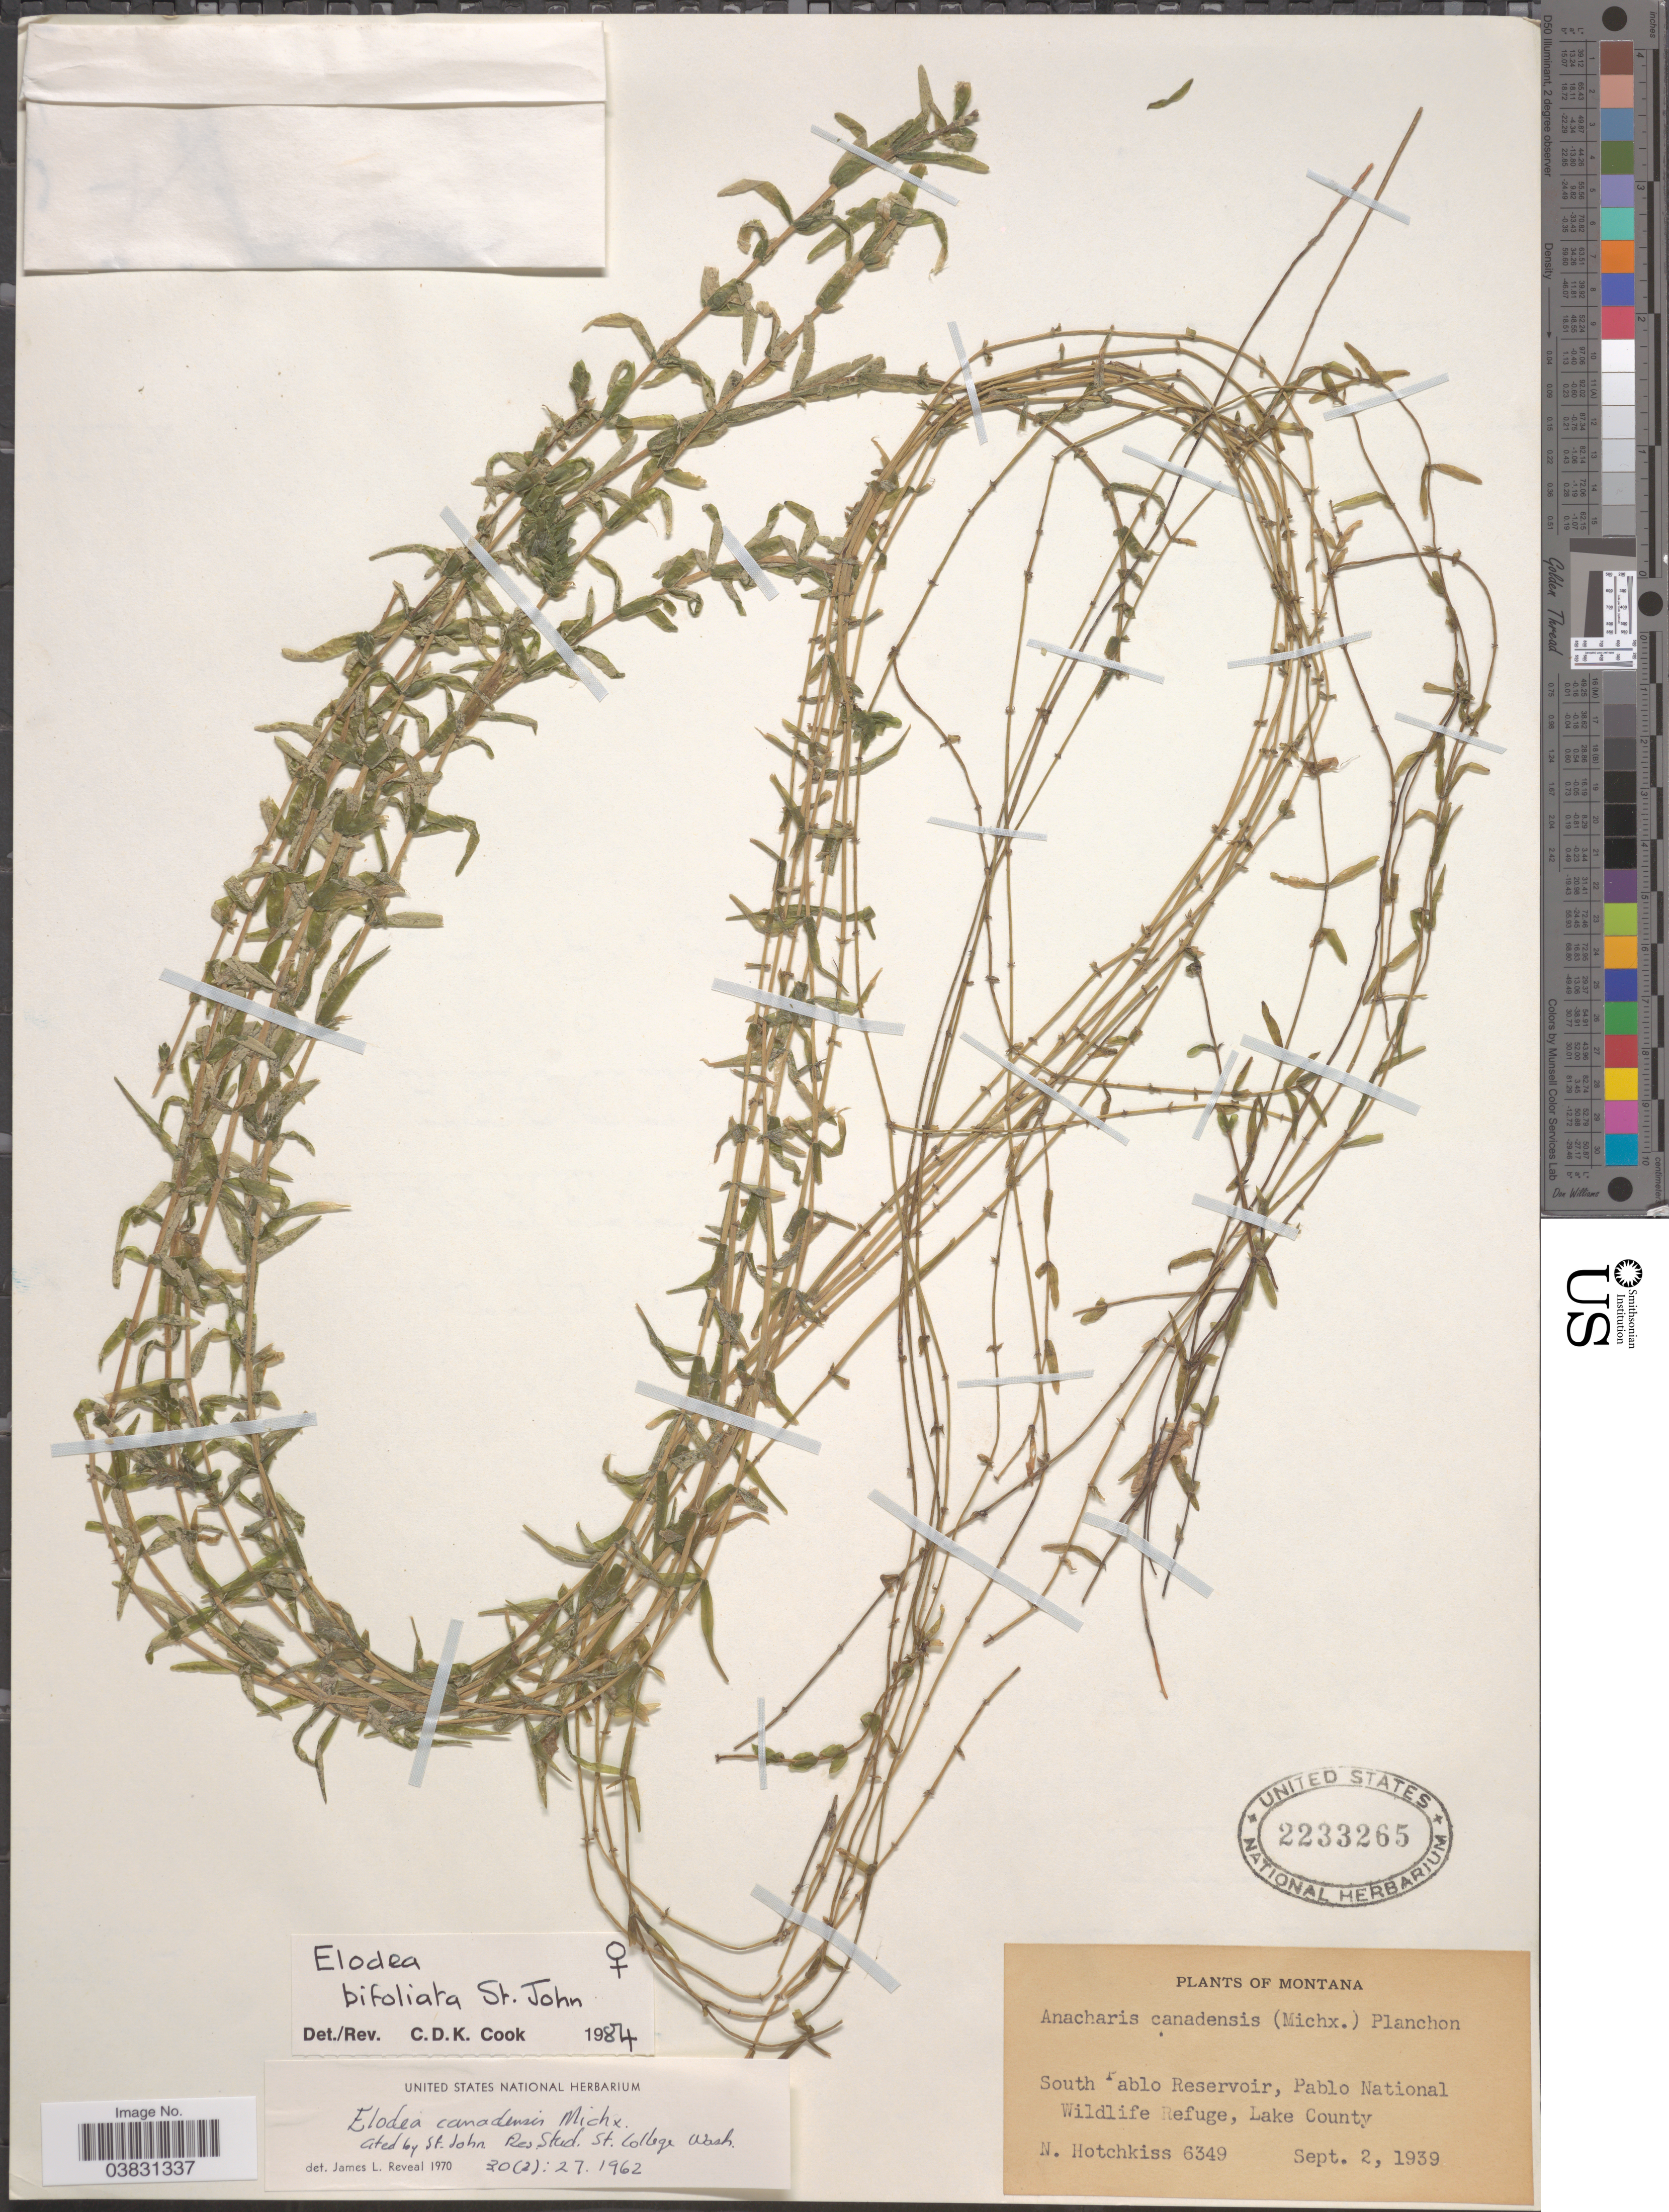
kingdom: Plantae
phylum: Tracheophyta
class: Liliopsida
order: Alismatales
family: Hydrocharitaceae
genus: Elodea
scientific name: Elodea bifoliata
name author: H. St. John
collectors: N. Hotchkiss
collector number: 6349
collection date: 1939-09-02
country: United States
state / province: Montana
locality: South Pablo Reservoir, Pablo National Wildlife Refuge, Lake County.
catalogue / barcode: US 2233265